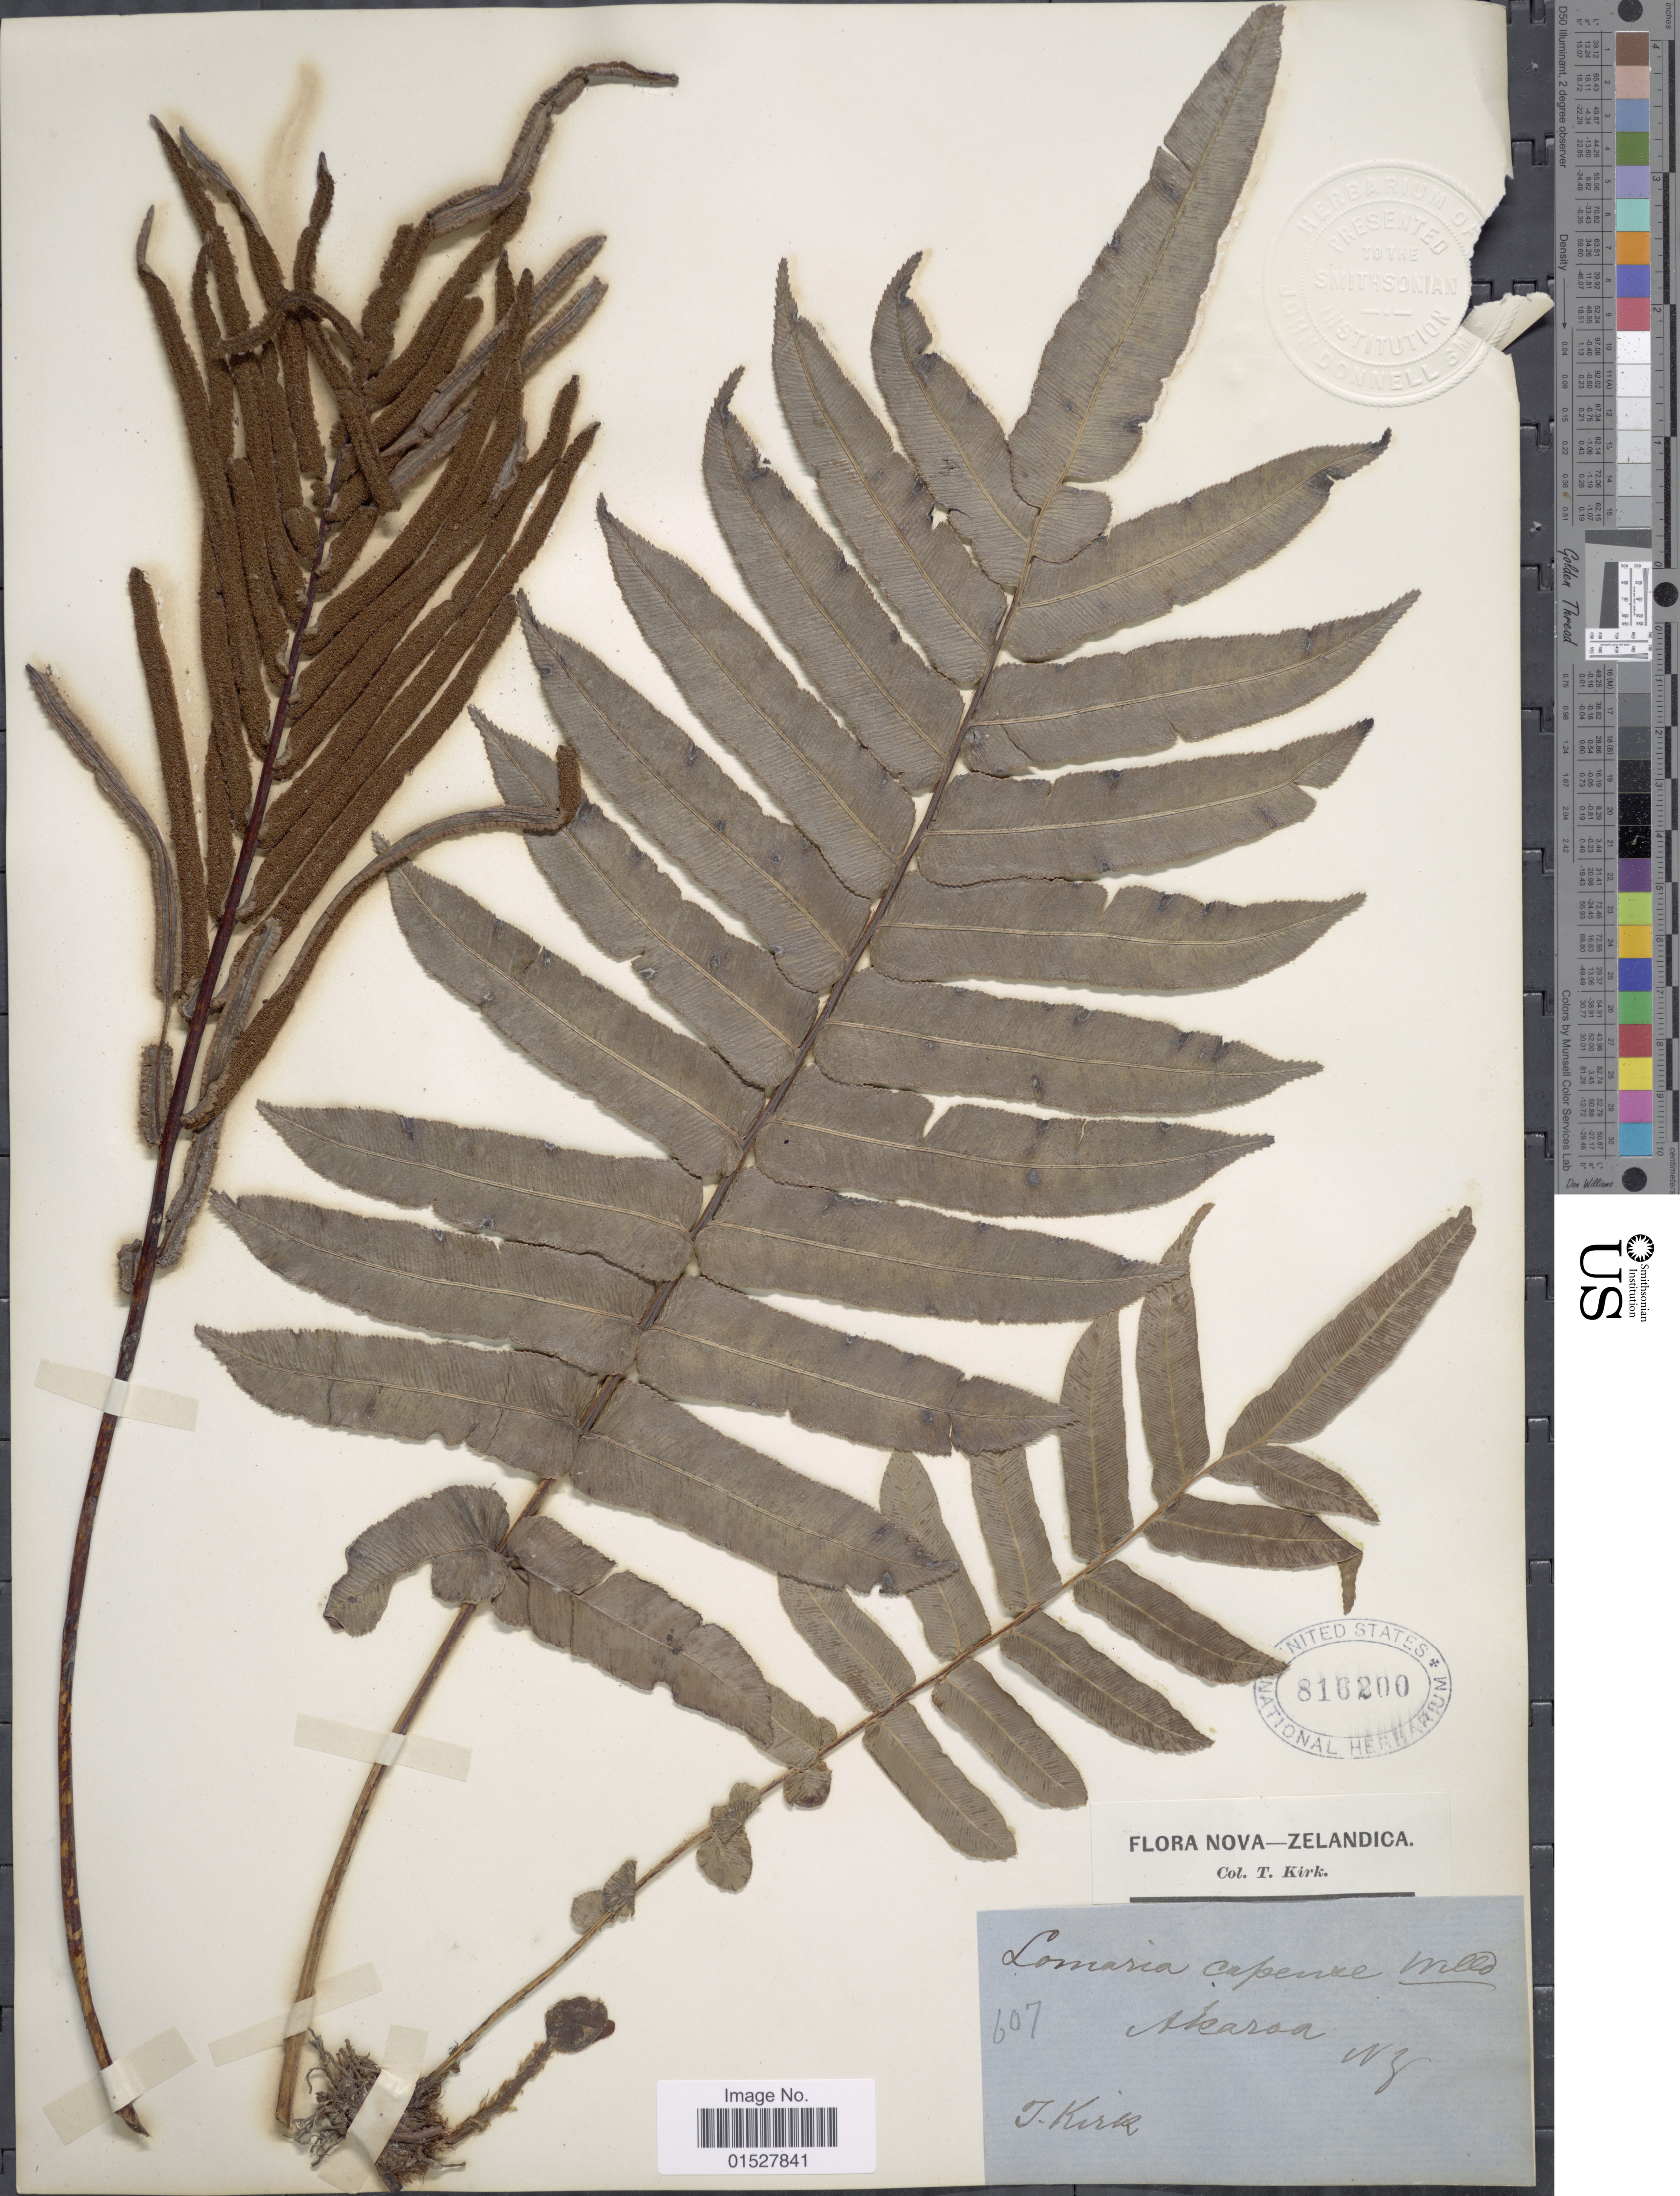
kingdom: Plantae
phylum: Tracheophyta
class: Polypodiopsida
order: Polypodiales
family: Blechnaceae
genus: Blechnum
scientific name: Blechnum capense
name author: (L.) Schltdl.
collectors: T. Kirk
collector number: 607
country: New Zealand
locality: Akaroa.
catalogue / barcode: US 816200